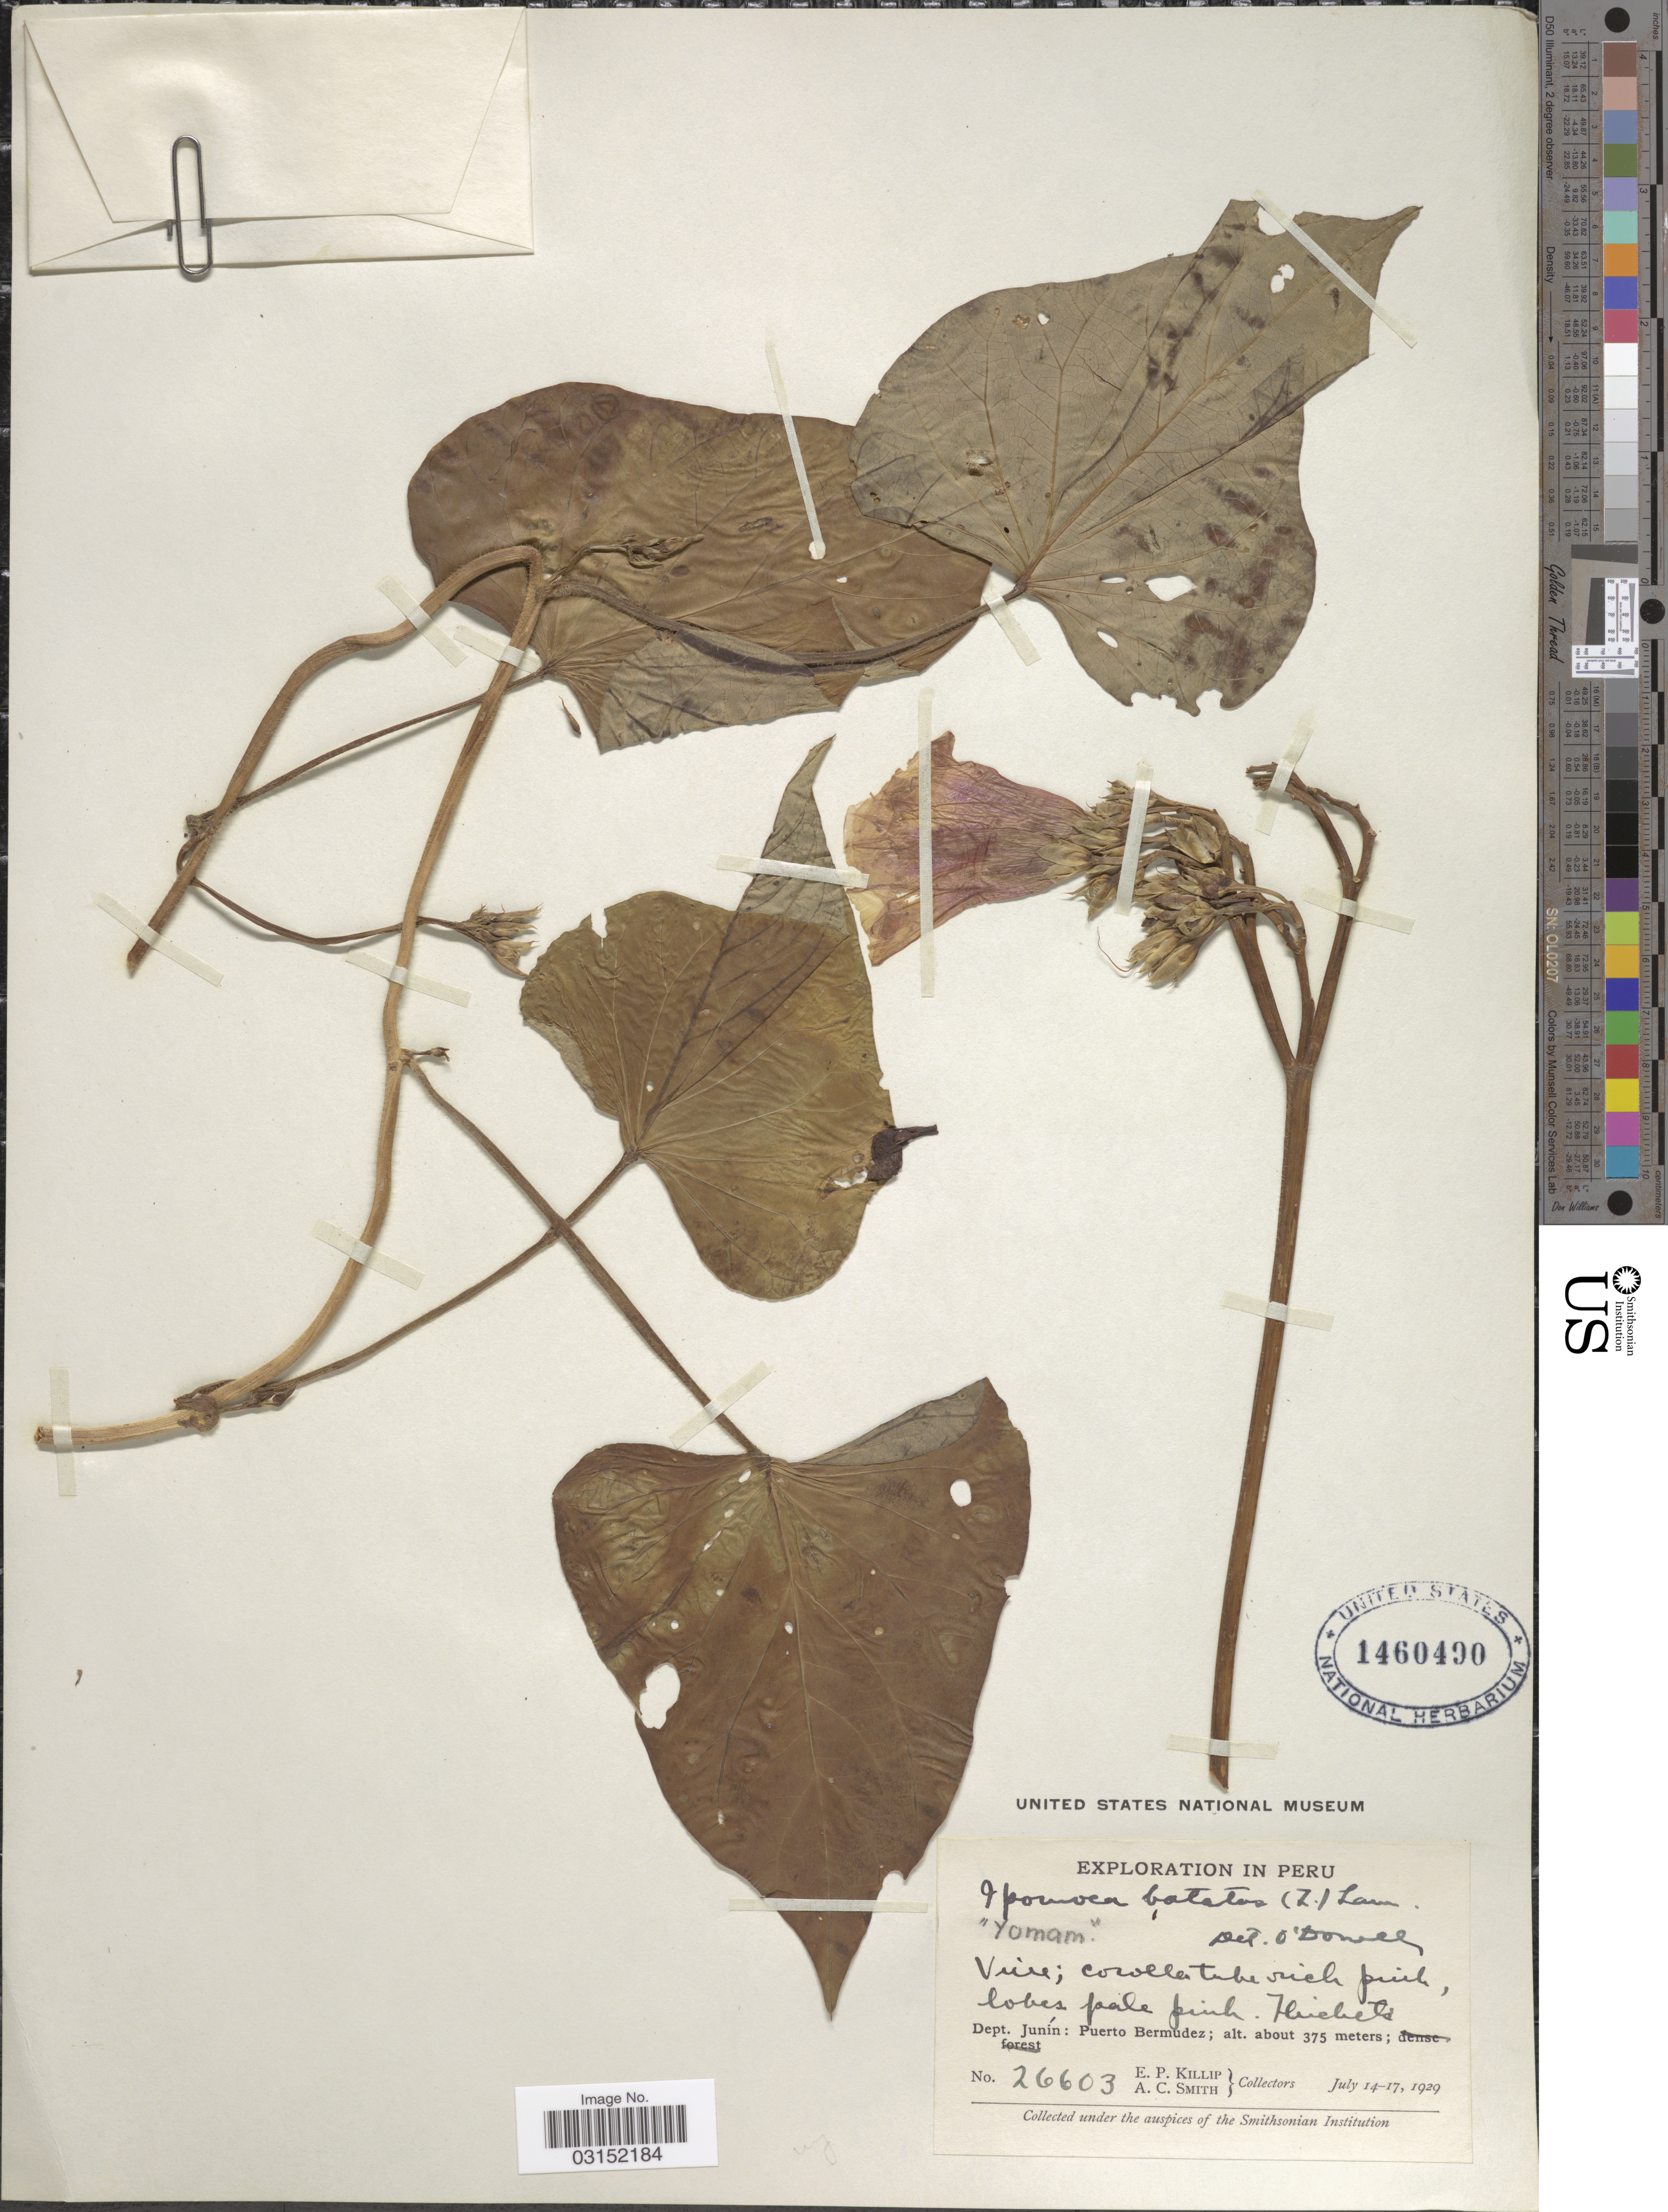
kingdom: Plantae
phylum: Tracheophyta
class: Magnoliopsida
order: Solanales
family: Convolvulaceae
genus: Ipomoea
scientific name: Ipomoea batatas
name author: (L.) Lam.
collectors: E. P. Killip & A. C. Smith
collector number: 26603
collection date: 1929-07-14/1929-07-17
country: Peru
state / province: Junín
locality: Dept. Junín: Puerto Bermudez.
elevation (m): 375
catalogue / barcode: US 1460490